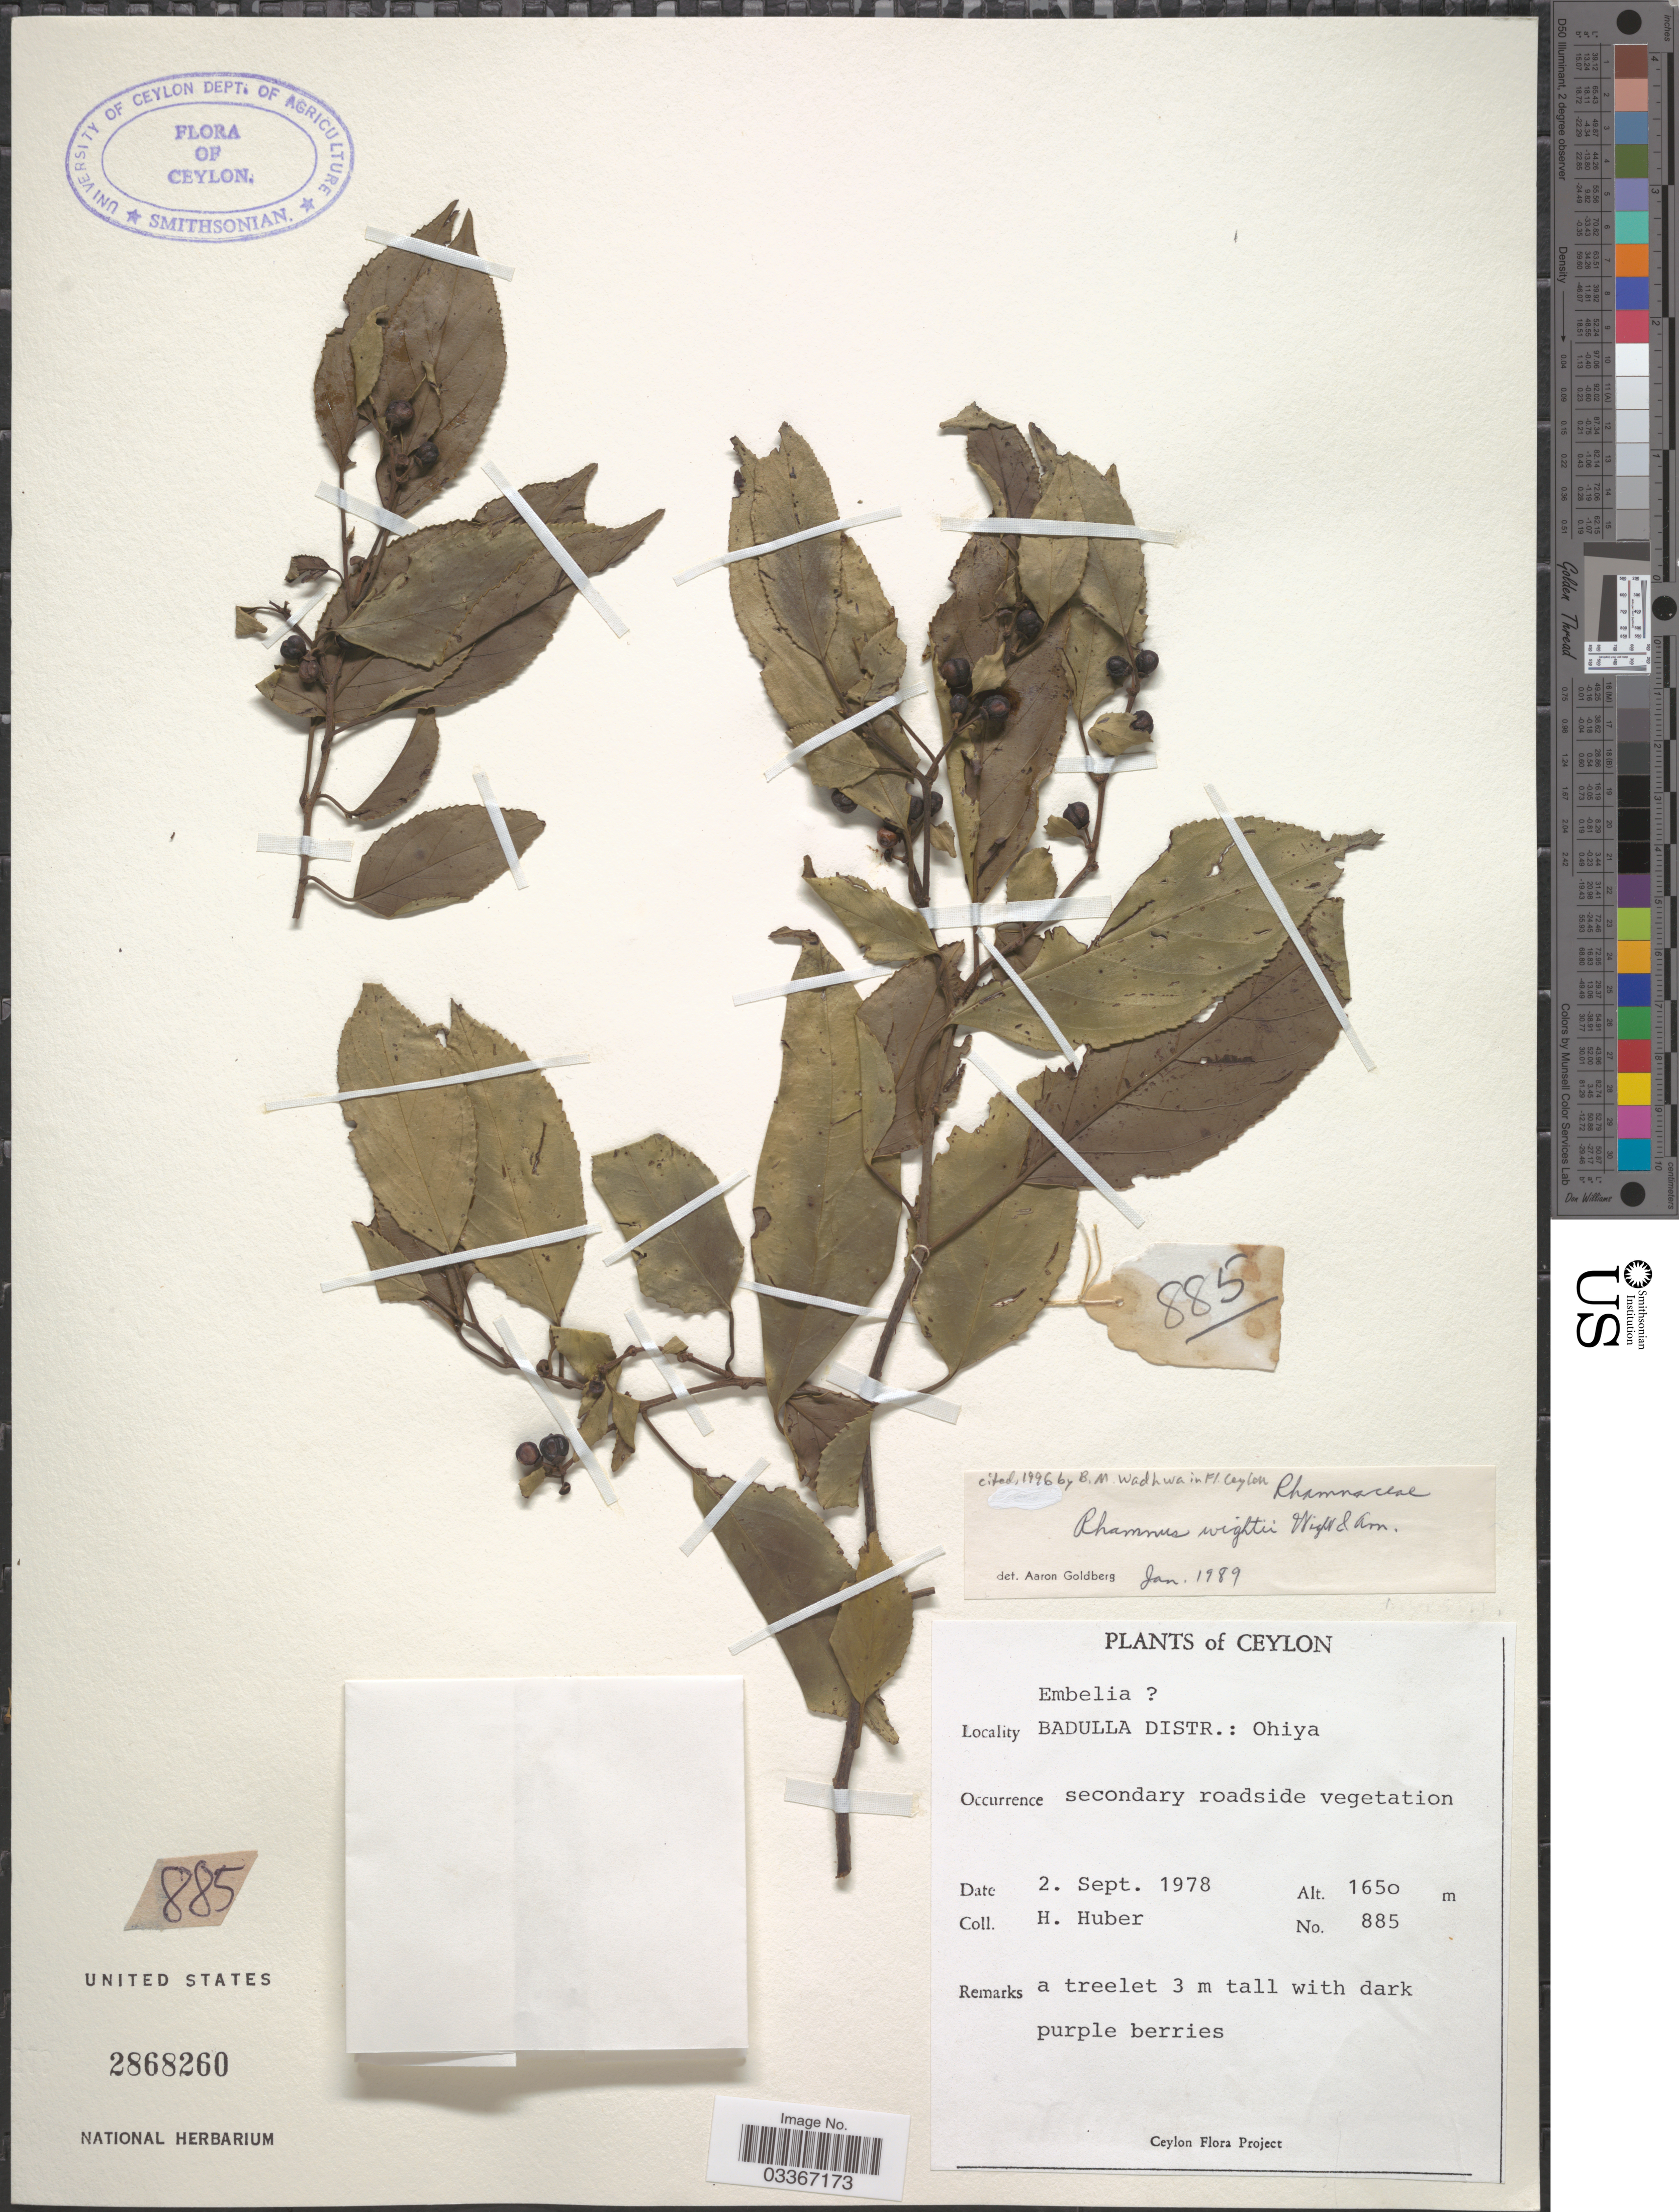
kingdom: Plantae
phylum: Tracheophyta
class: Magnoliopsida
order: Rosales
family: Rhamnaceae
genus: Rhamnus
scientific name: Rhamnus wightii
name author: Wight & Arn.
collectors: H. Huber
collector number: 885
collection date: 1978-09-02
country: Sri Lanka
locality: Ceylon. Badulla Distr.: Ohiya.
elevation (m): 1650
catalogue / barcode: US 2868260